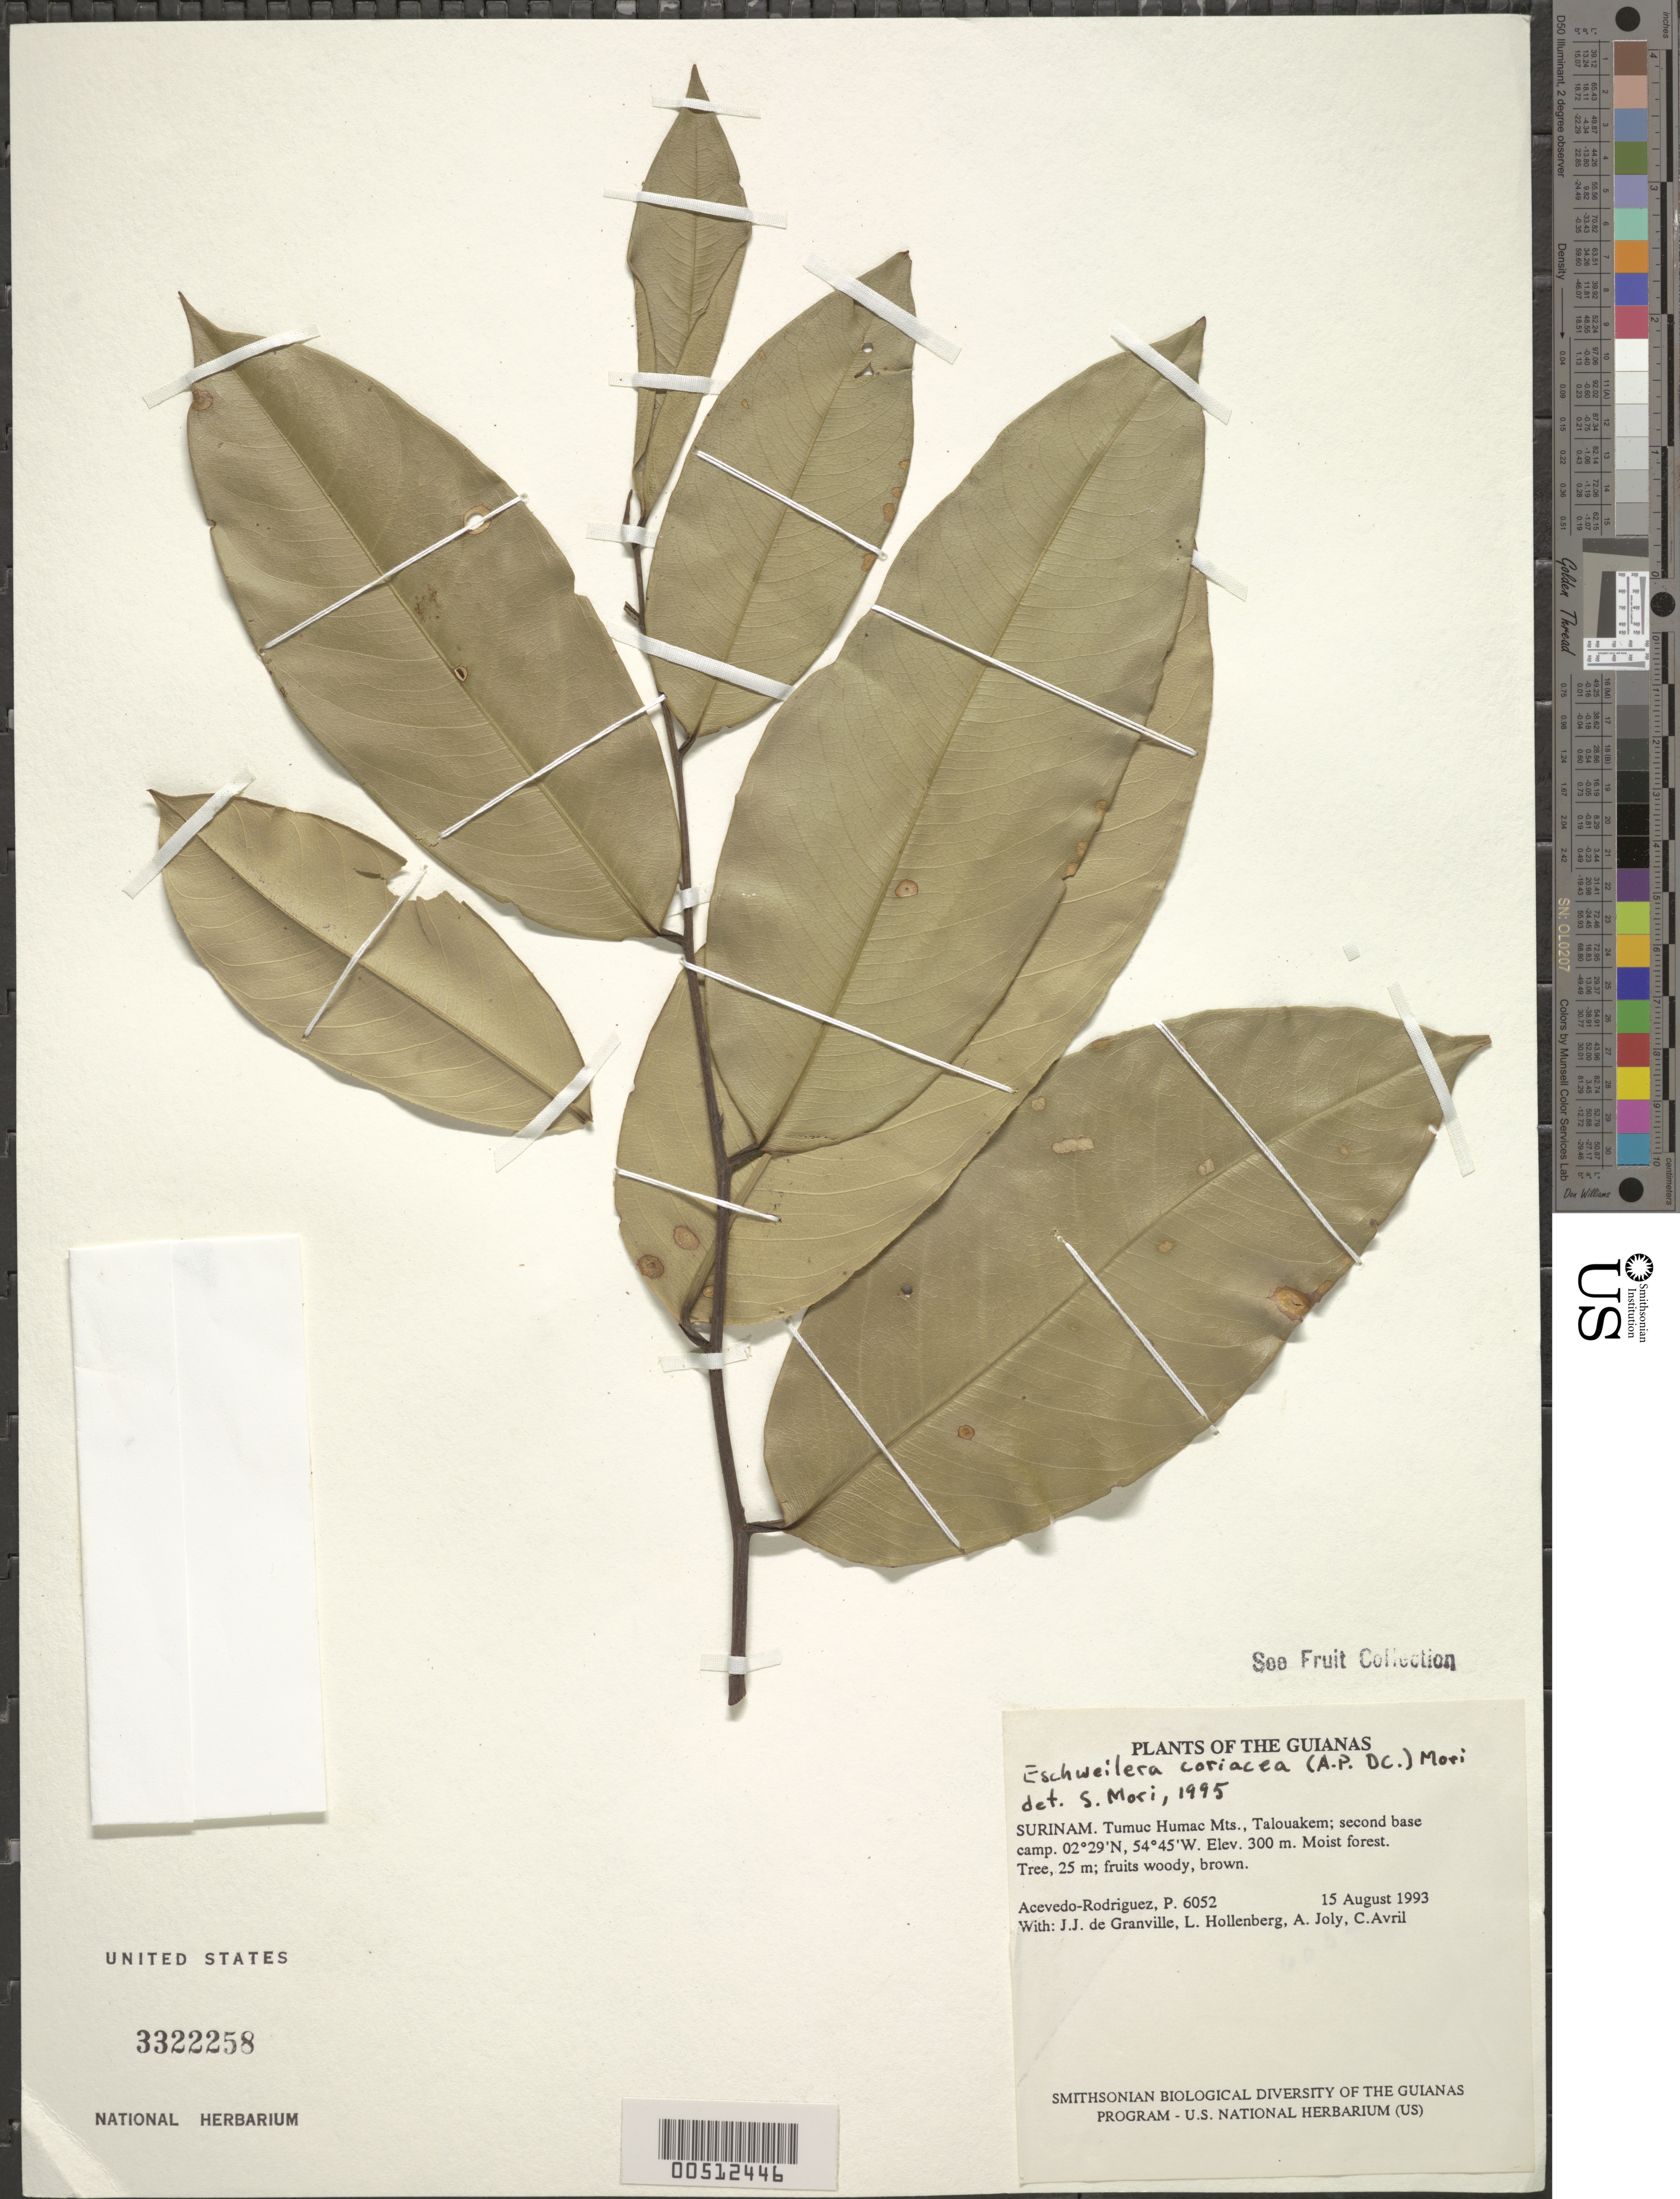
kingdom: Plantae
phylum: Tracheophyta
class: Magnoliopsida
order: Ericales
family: Lecythidaceae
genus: Eschweilera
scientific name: Eschweilera coriacea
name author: (DC.) S.A. Mori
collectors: P. Acevedo-Rodr., J.-J. de Granville, L. Hollenberg, A. Joly & C. Avril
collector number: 6052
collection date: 1993-08-15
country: Suriname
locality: Guianas. Surinam. Tumuc Humac Mts., Talouakem; second base camp.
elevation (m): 300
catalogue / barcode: US 3322258